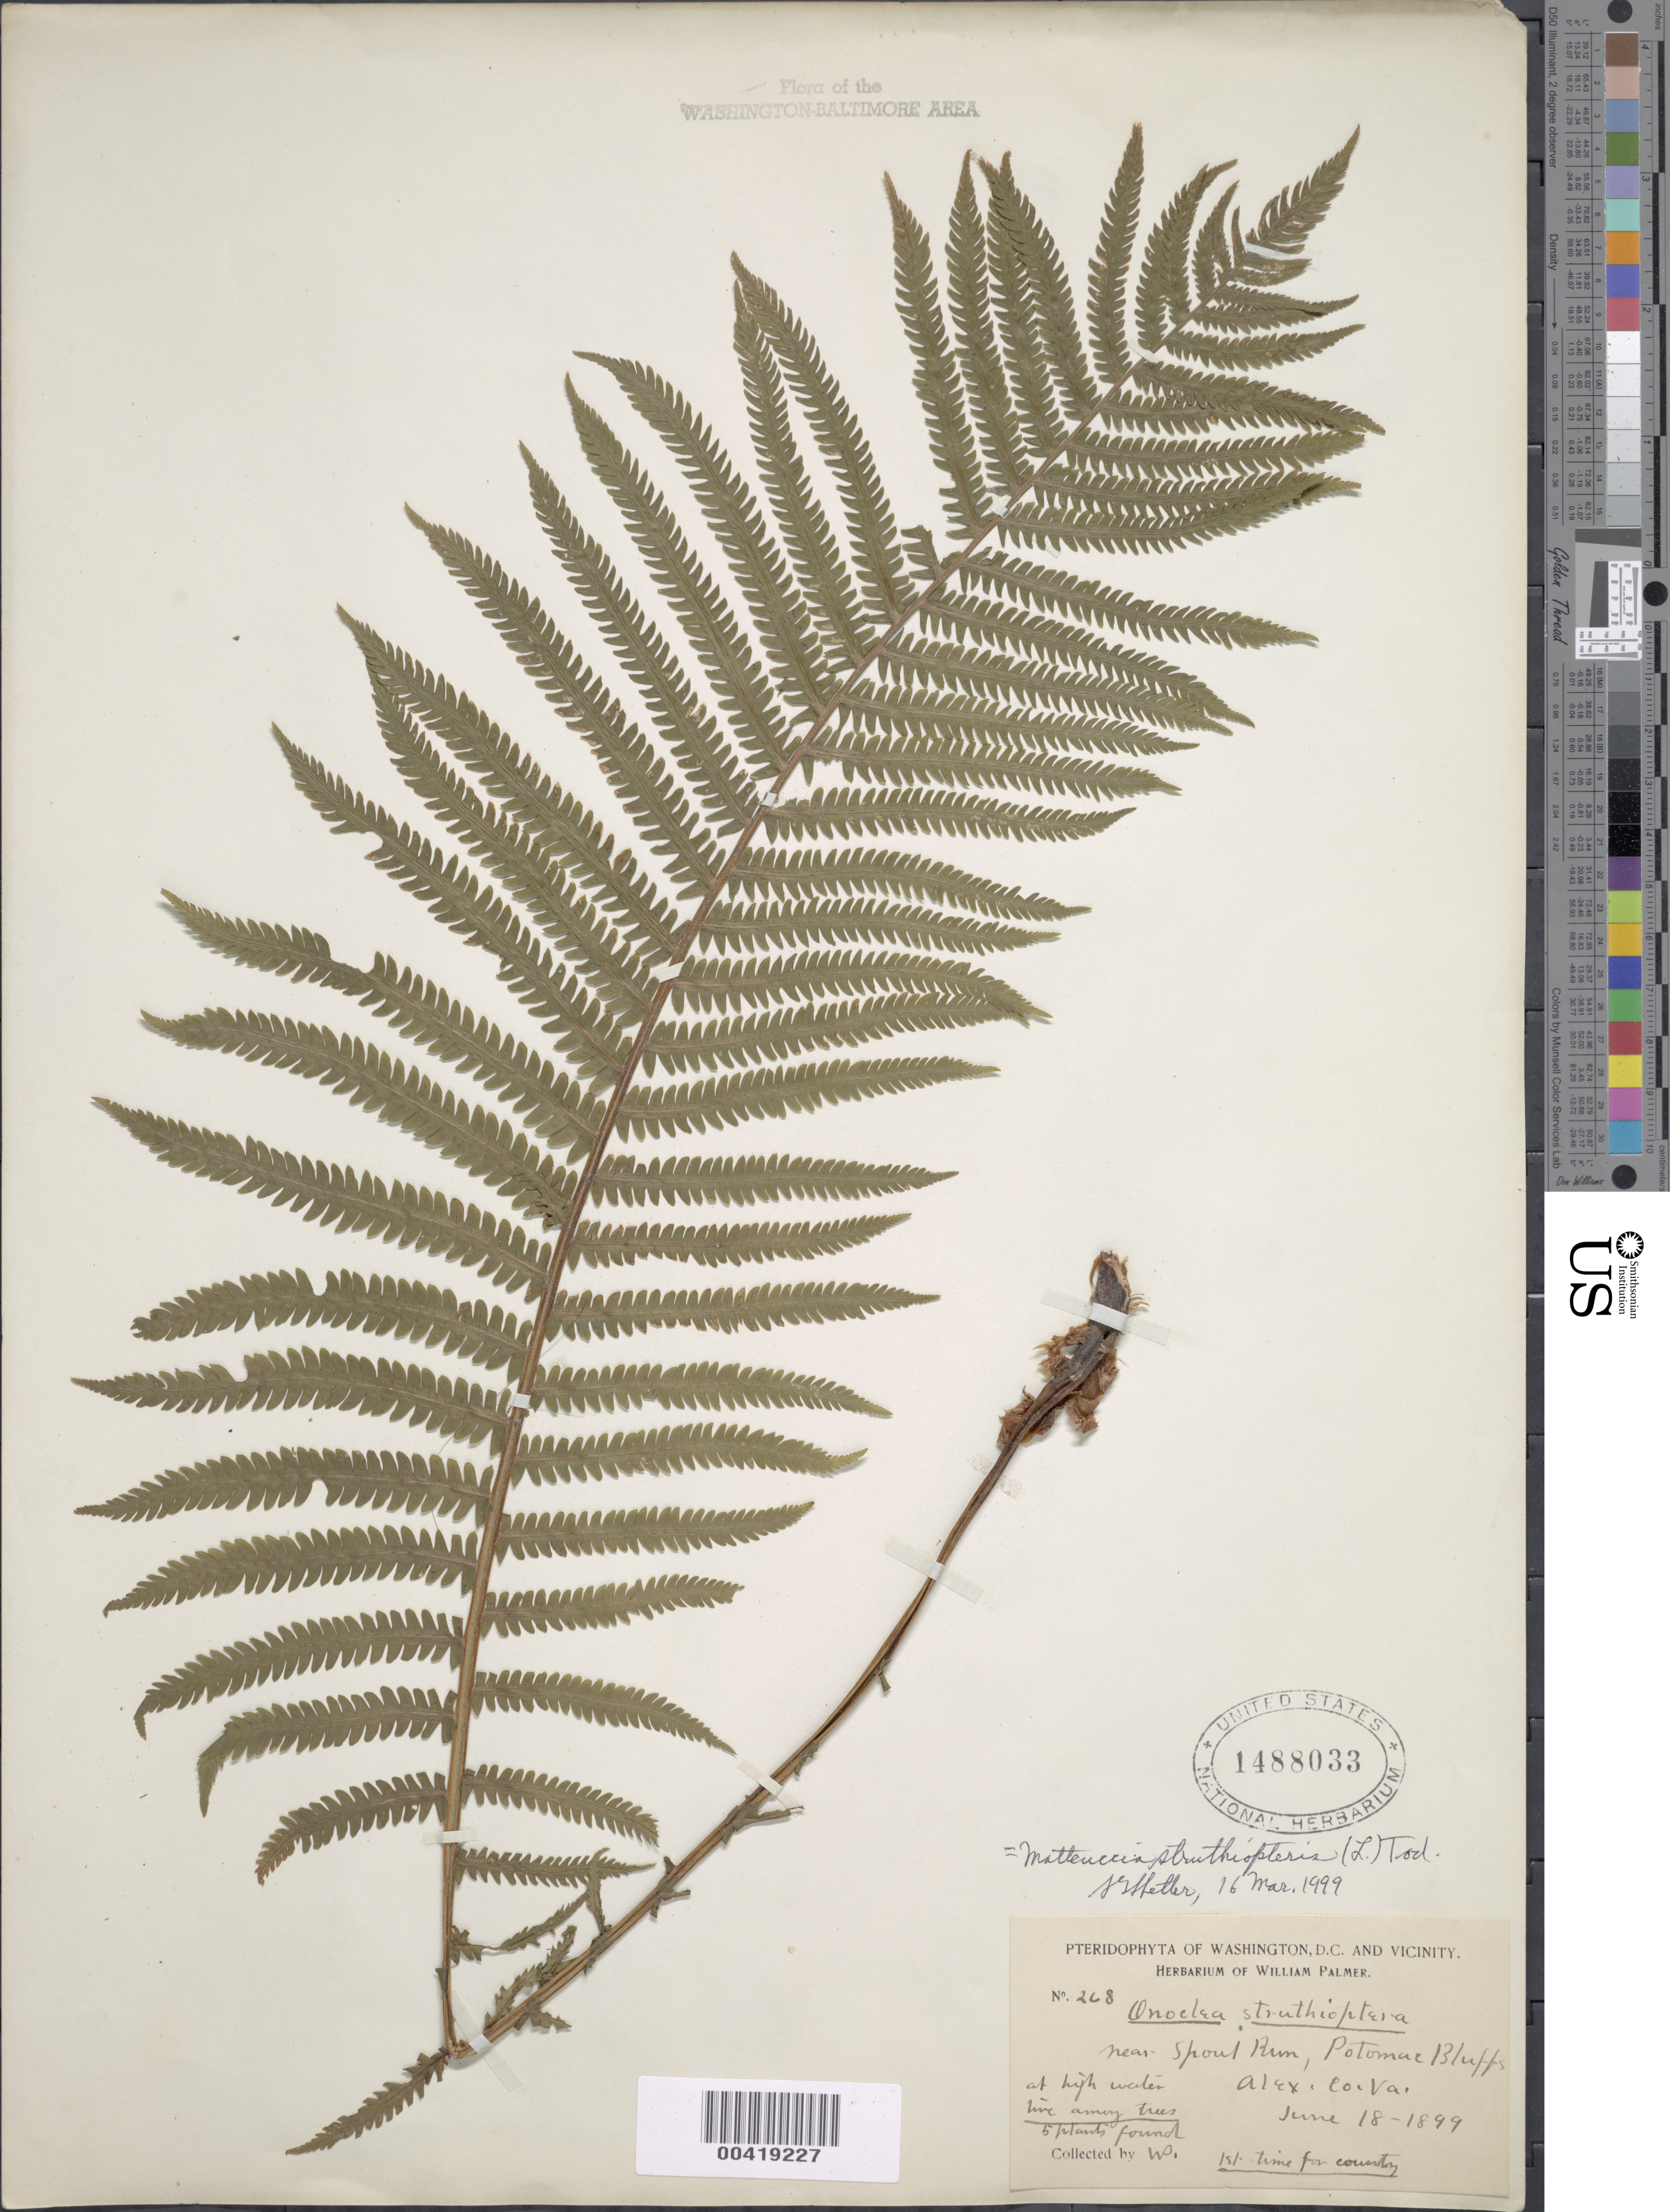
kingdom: Plantae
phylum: Tracheophyta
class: Polypodiopsida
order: Polypodiales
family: Onocleaceae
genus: Matteuccia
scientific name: Matteuccia struthiopteris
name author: (L.) Tod.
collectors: W. Palmer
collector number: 268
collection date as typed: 18 Jun 1899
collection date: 1899-06-18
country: United States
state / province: Virginia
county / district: Fairfax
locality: Near Spout Run, Potomac Bluffs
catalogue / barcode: US 1488033